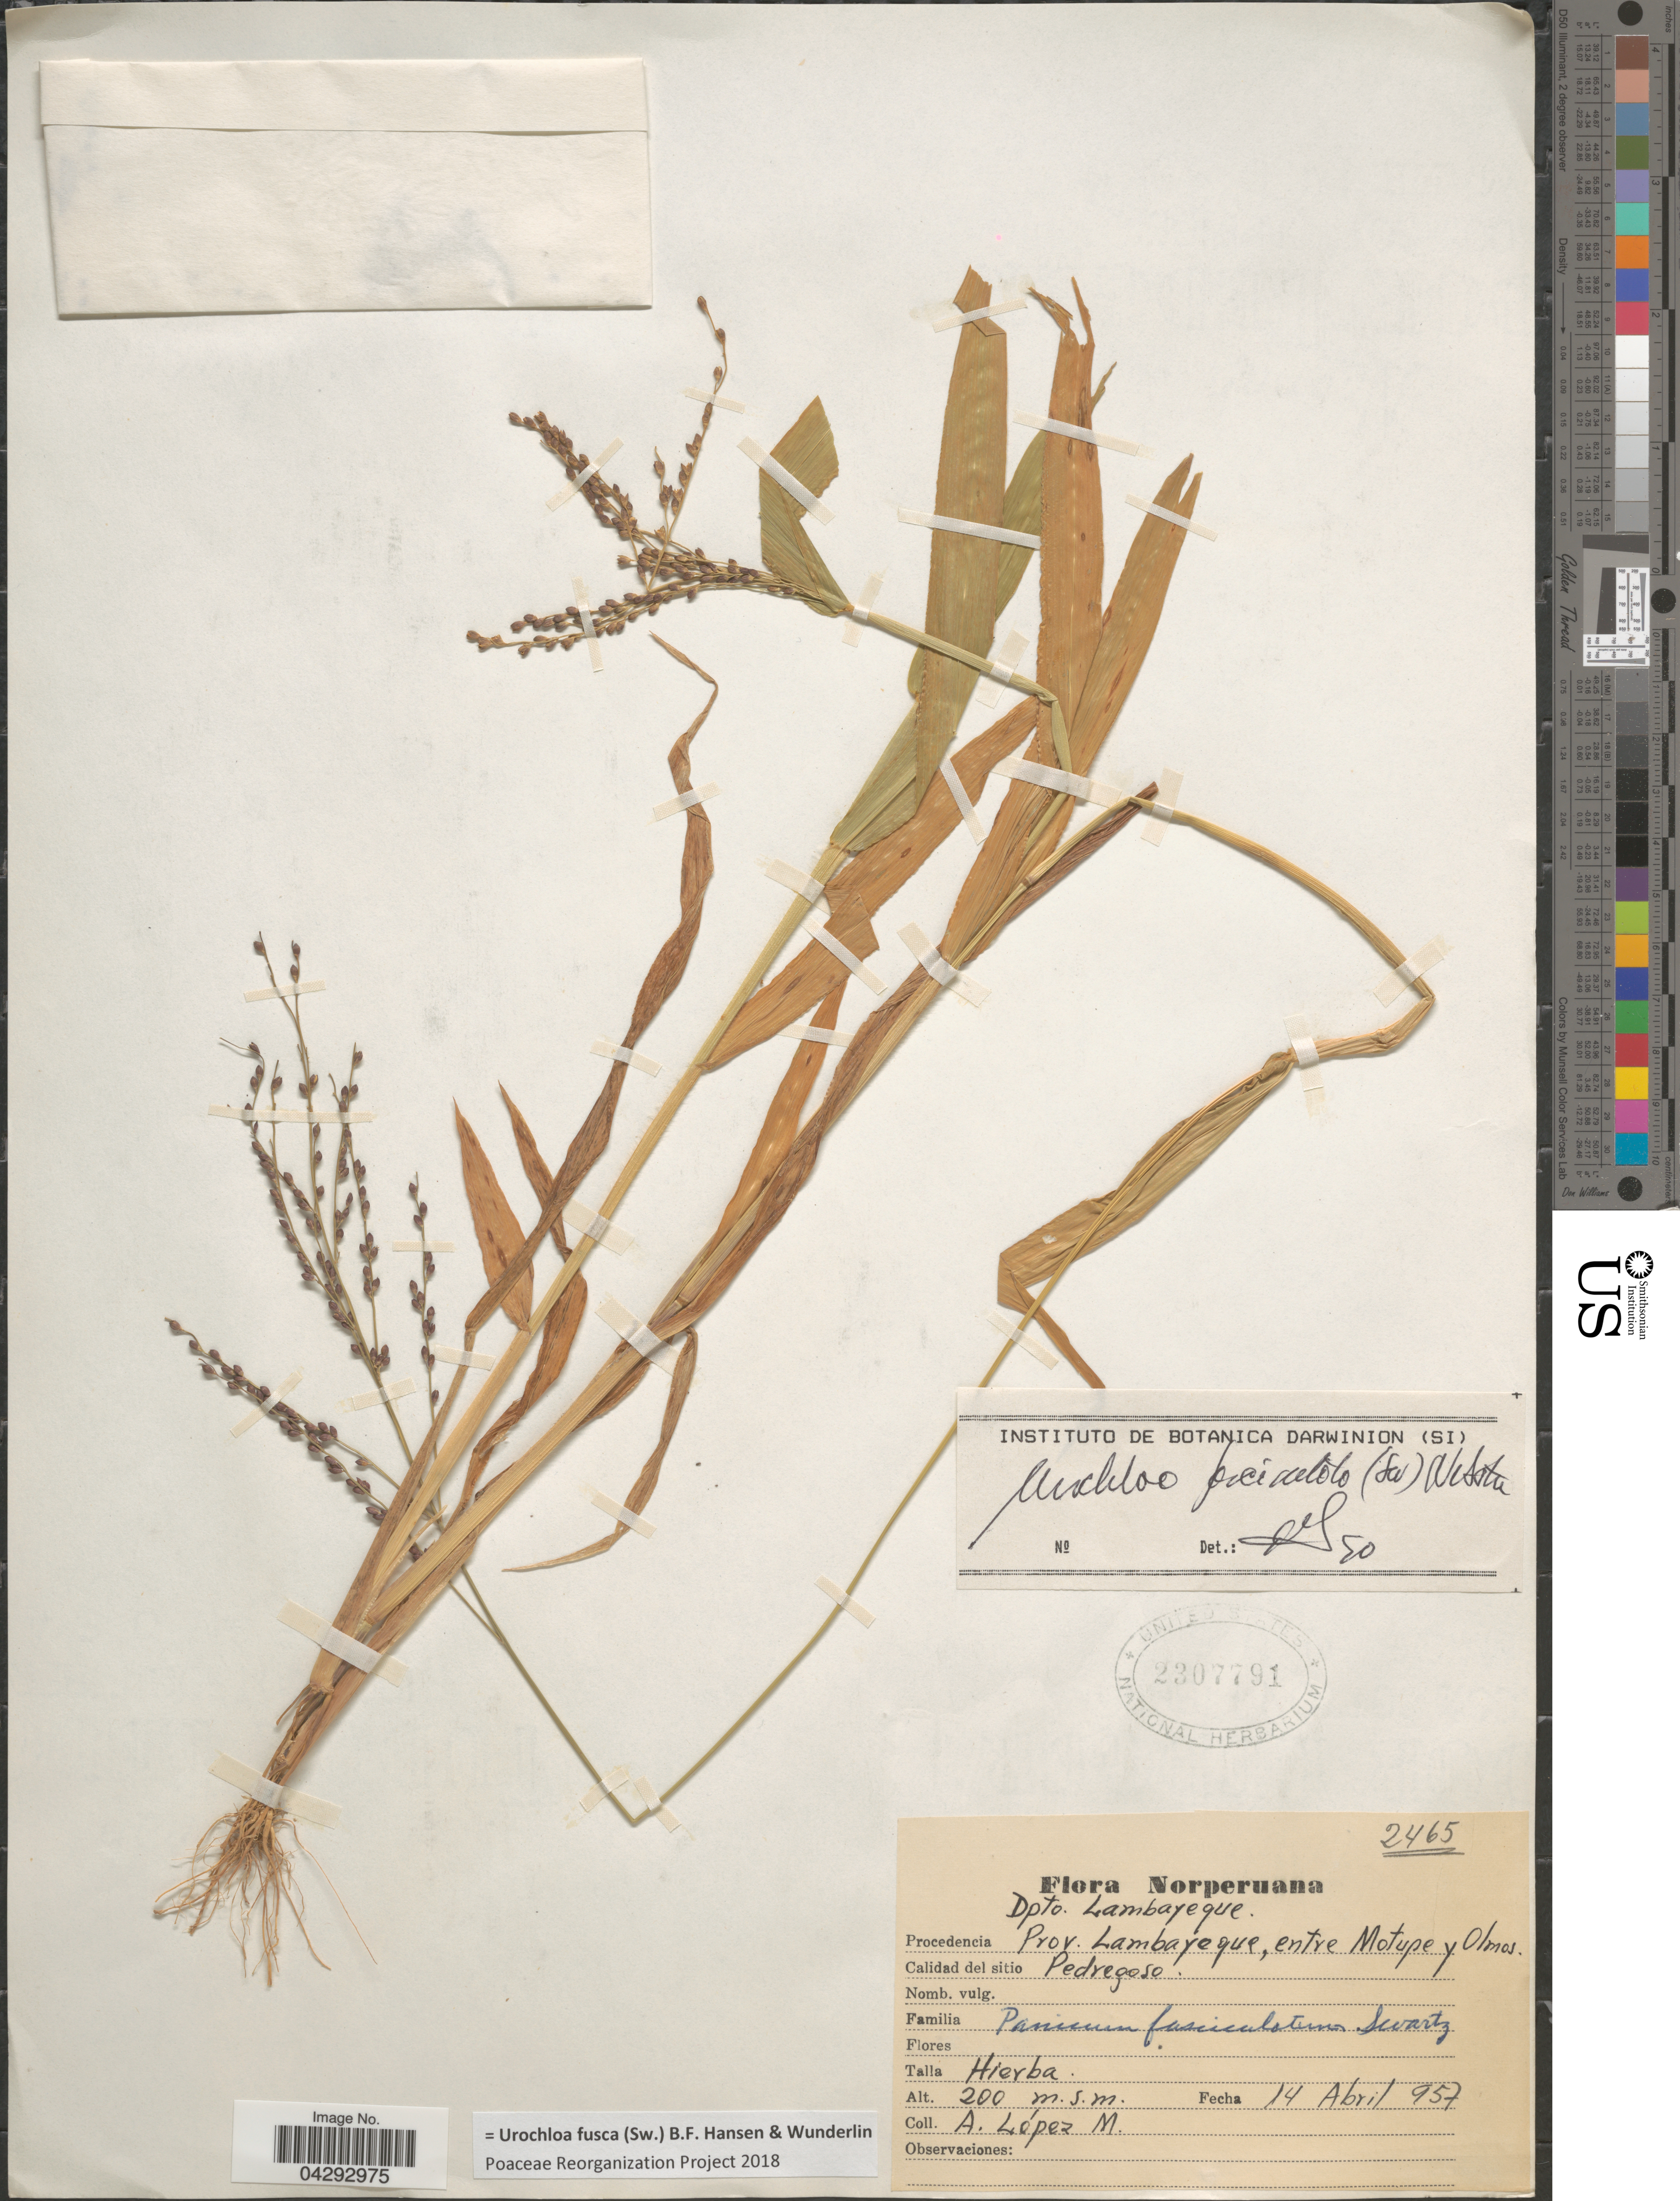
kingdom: Plantae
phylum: Tracheophyta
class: Liliopsida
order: Poales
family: Poaceae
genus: Urochloa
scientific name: Urochloa fusca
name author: (Sw.) B.F. Hansen & Wunderlin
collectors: A. López M.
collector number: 2465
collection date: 1957-04-14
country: Peru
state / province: Lambayeque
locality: Dpto. Lambayeque. Prov. Lambayeque, entre Motupe y Olmos.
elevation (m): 200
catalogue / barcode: US 2307791